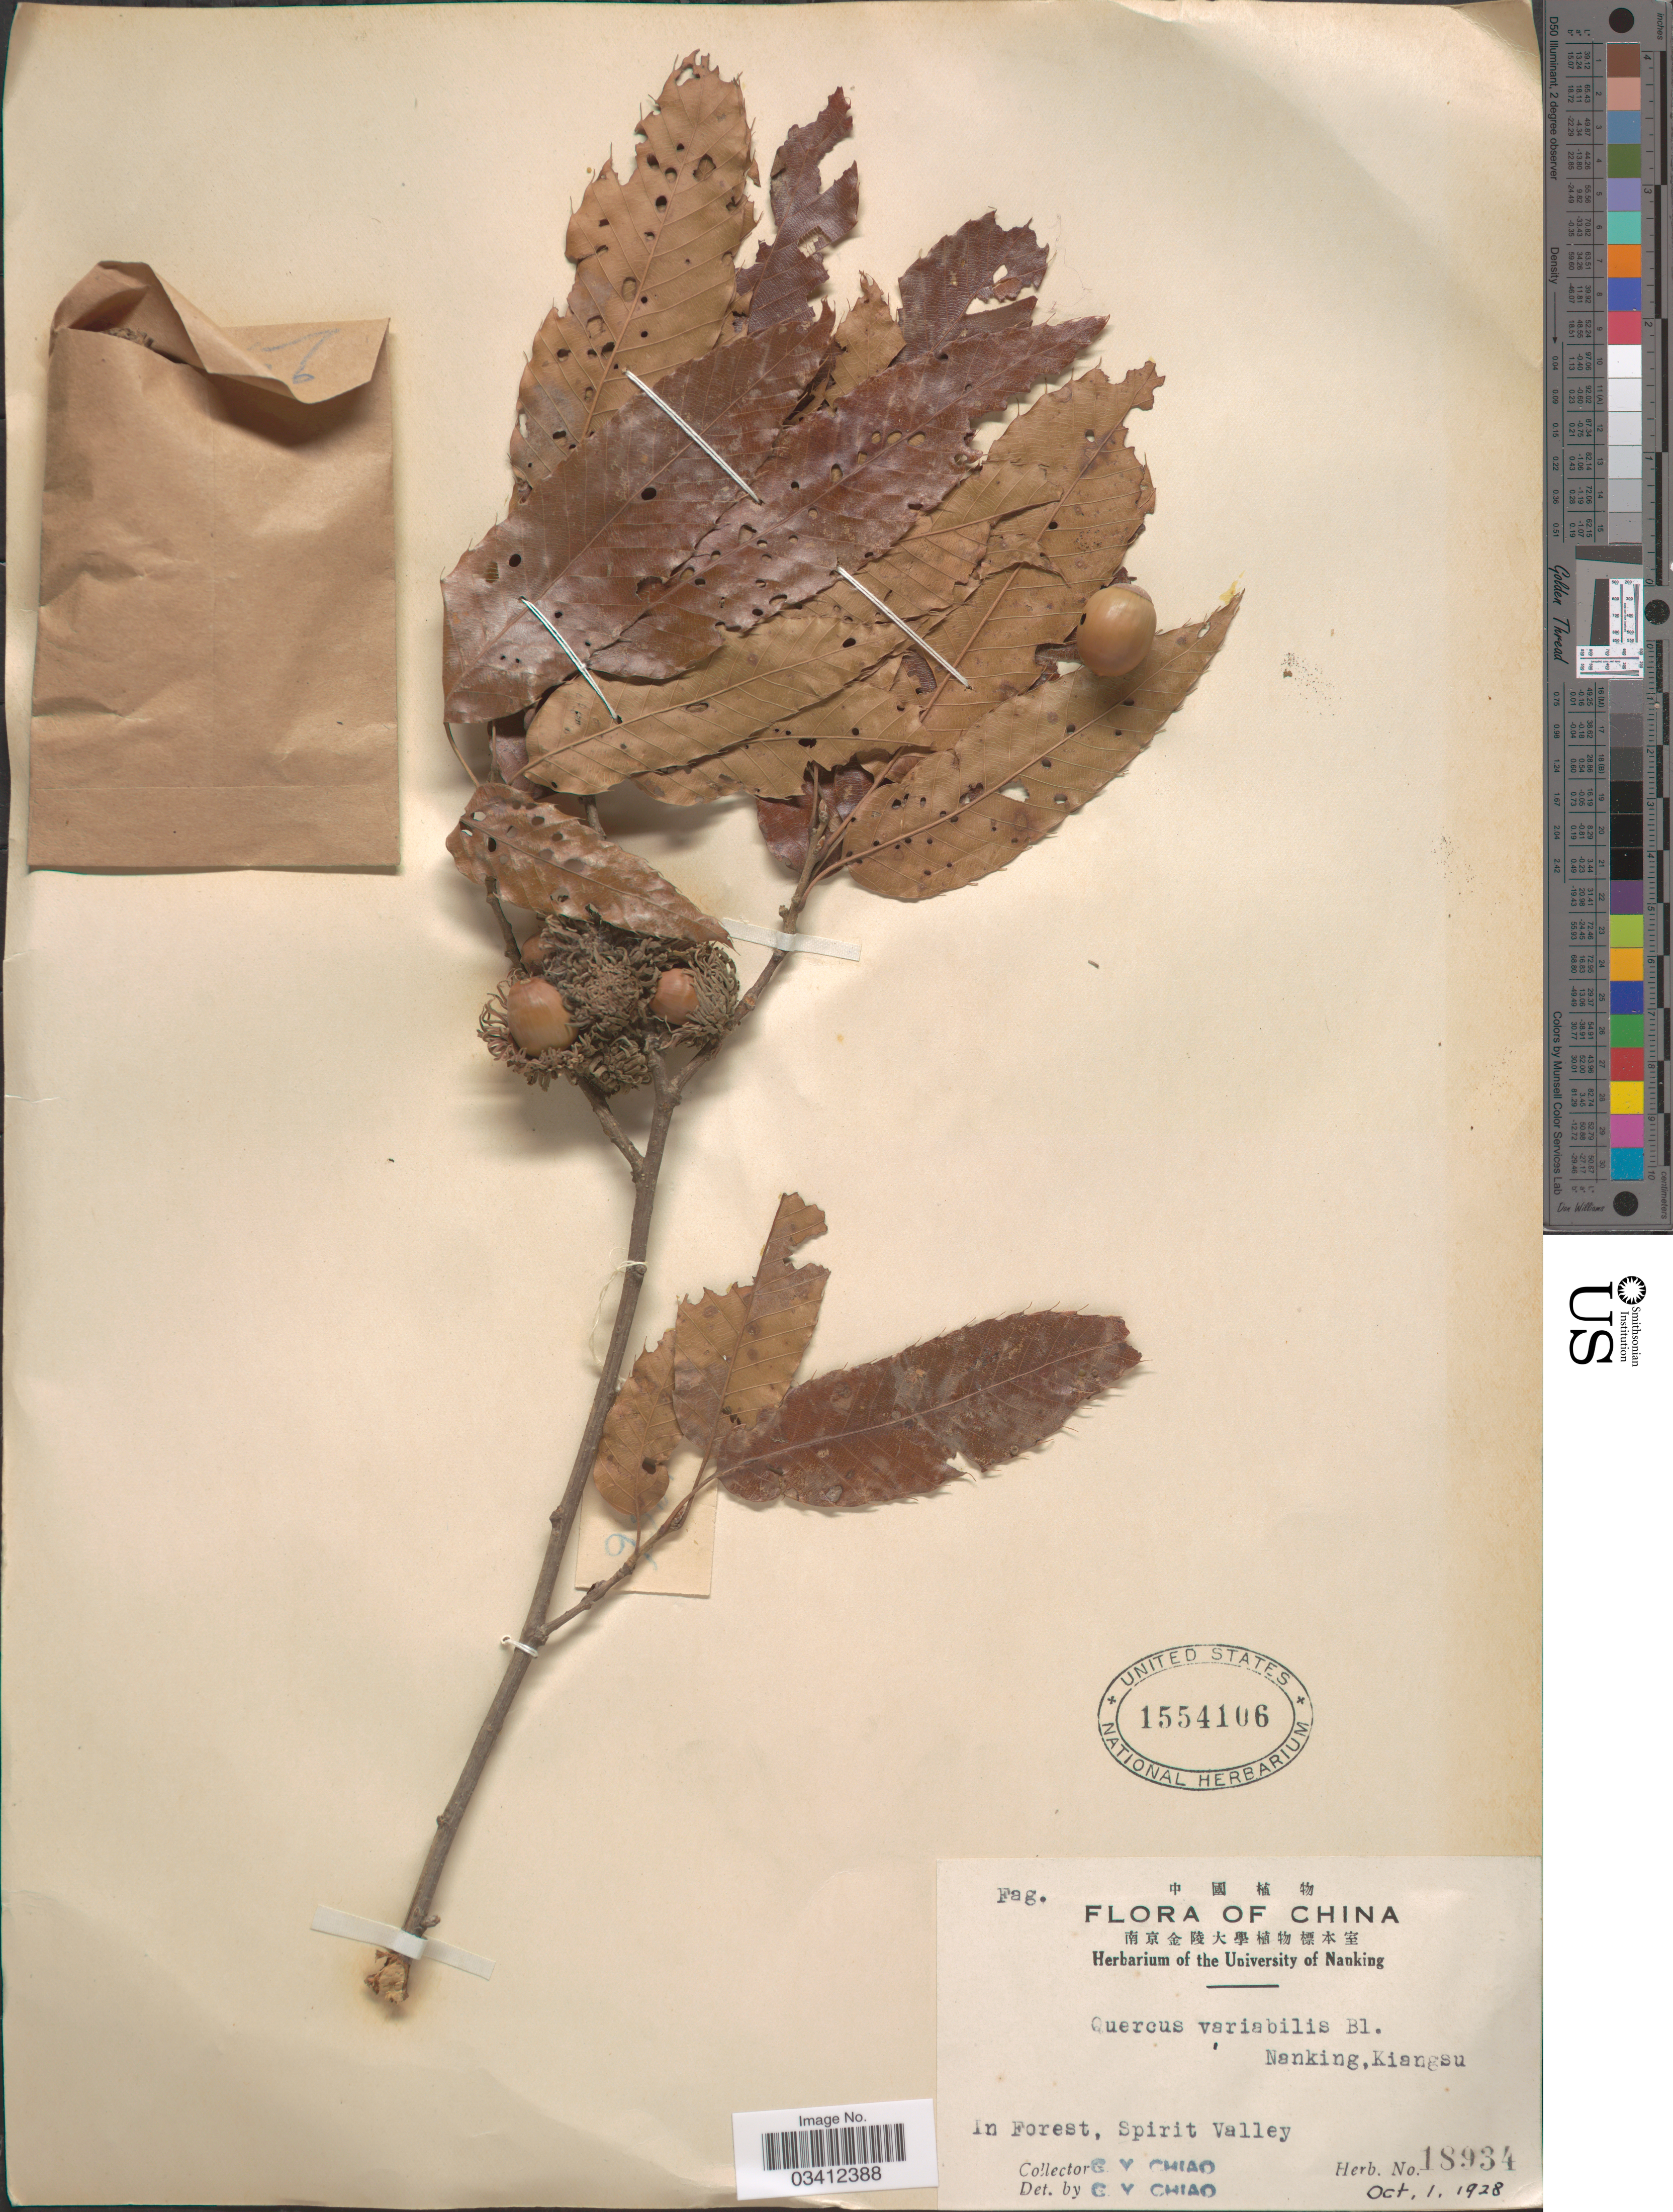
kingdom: Plantae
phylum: Tracheophyta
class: Magnoliopsida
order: Fagales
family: Fagaceae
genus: Quercus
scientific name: Quercus variabilis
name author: Blume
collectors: C. Y. Chiao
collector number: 18934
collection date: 1928-10-01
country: China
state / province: Jiangsu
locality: Nanking, Kiangsu. In Forest, Spirit Valley.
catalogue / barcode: US 1554106